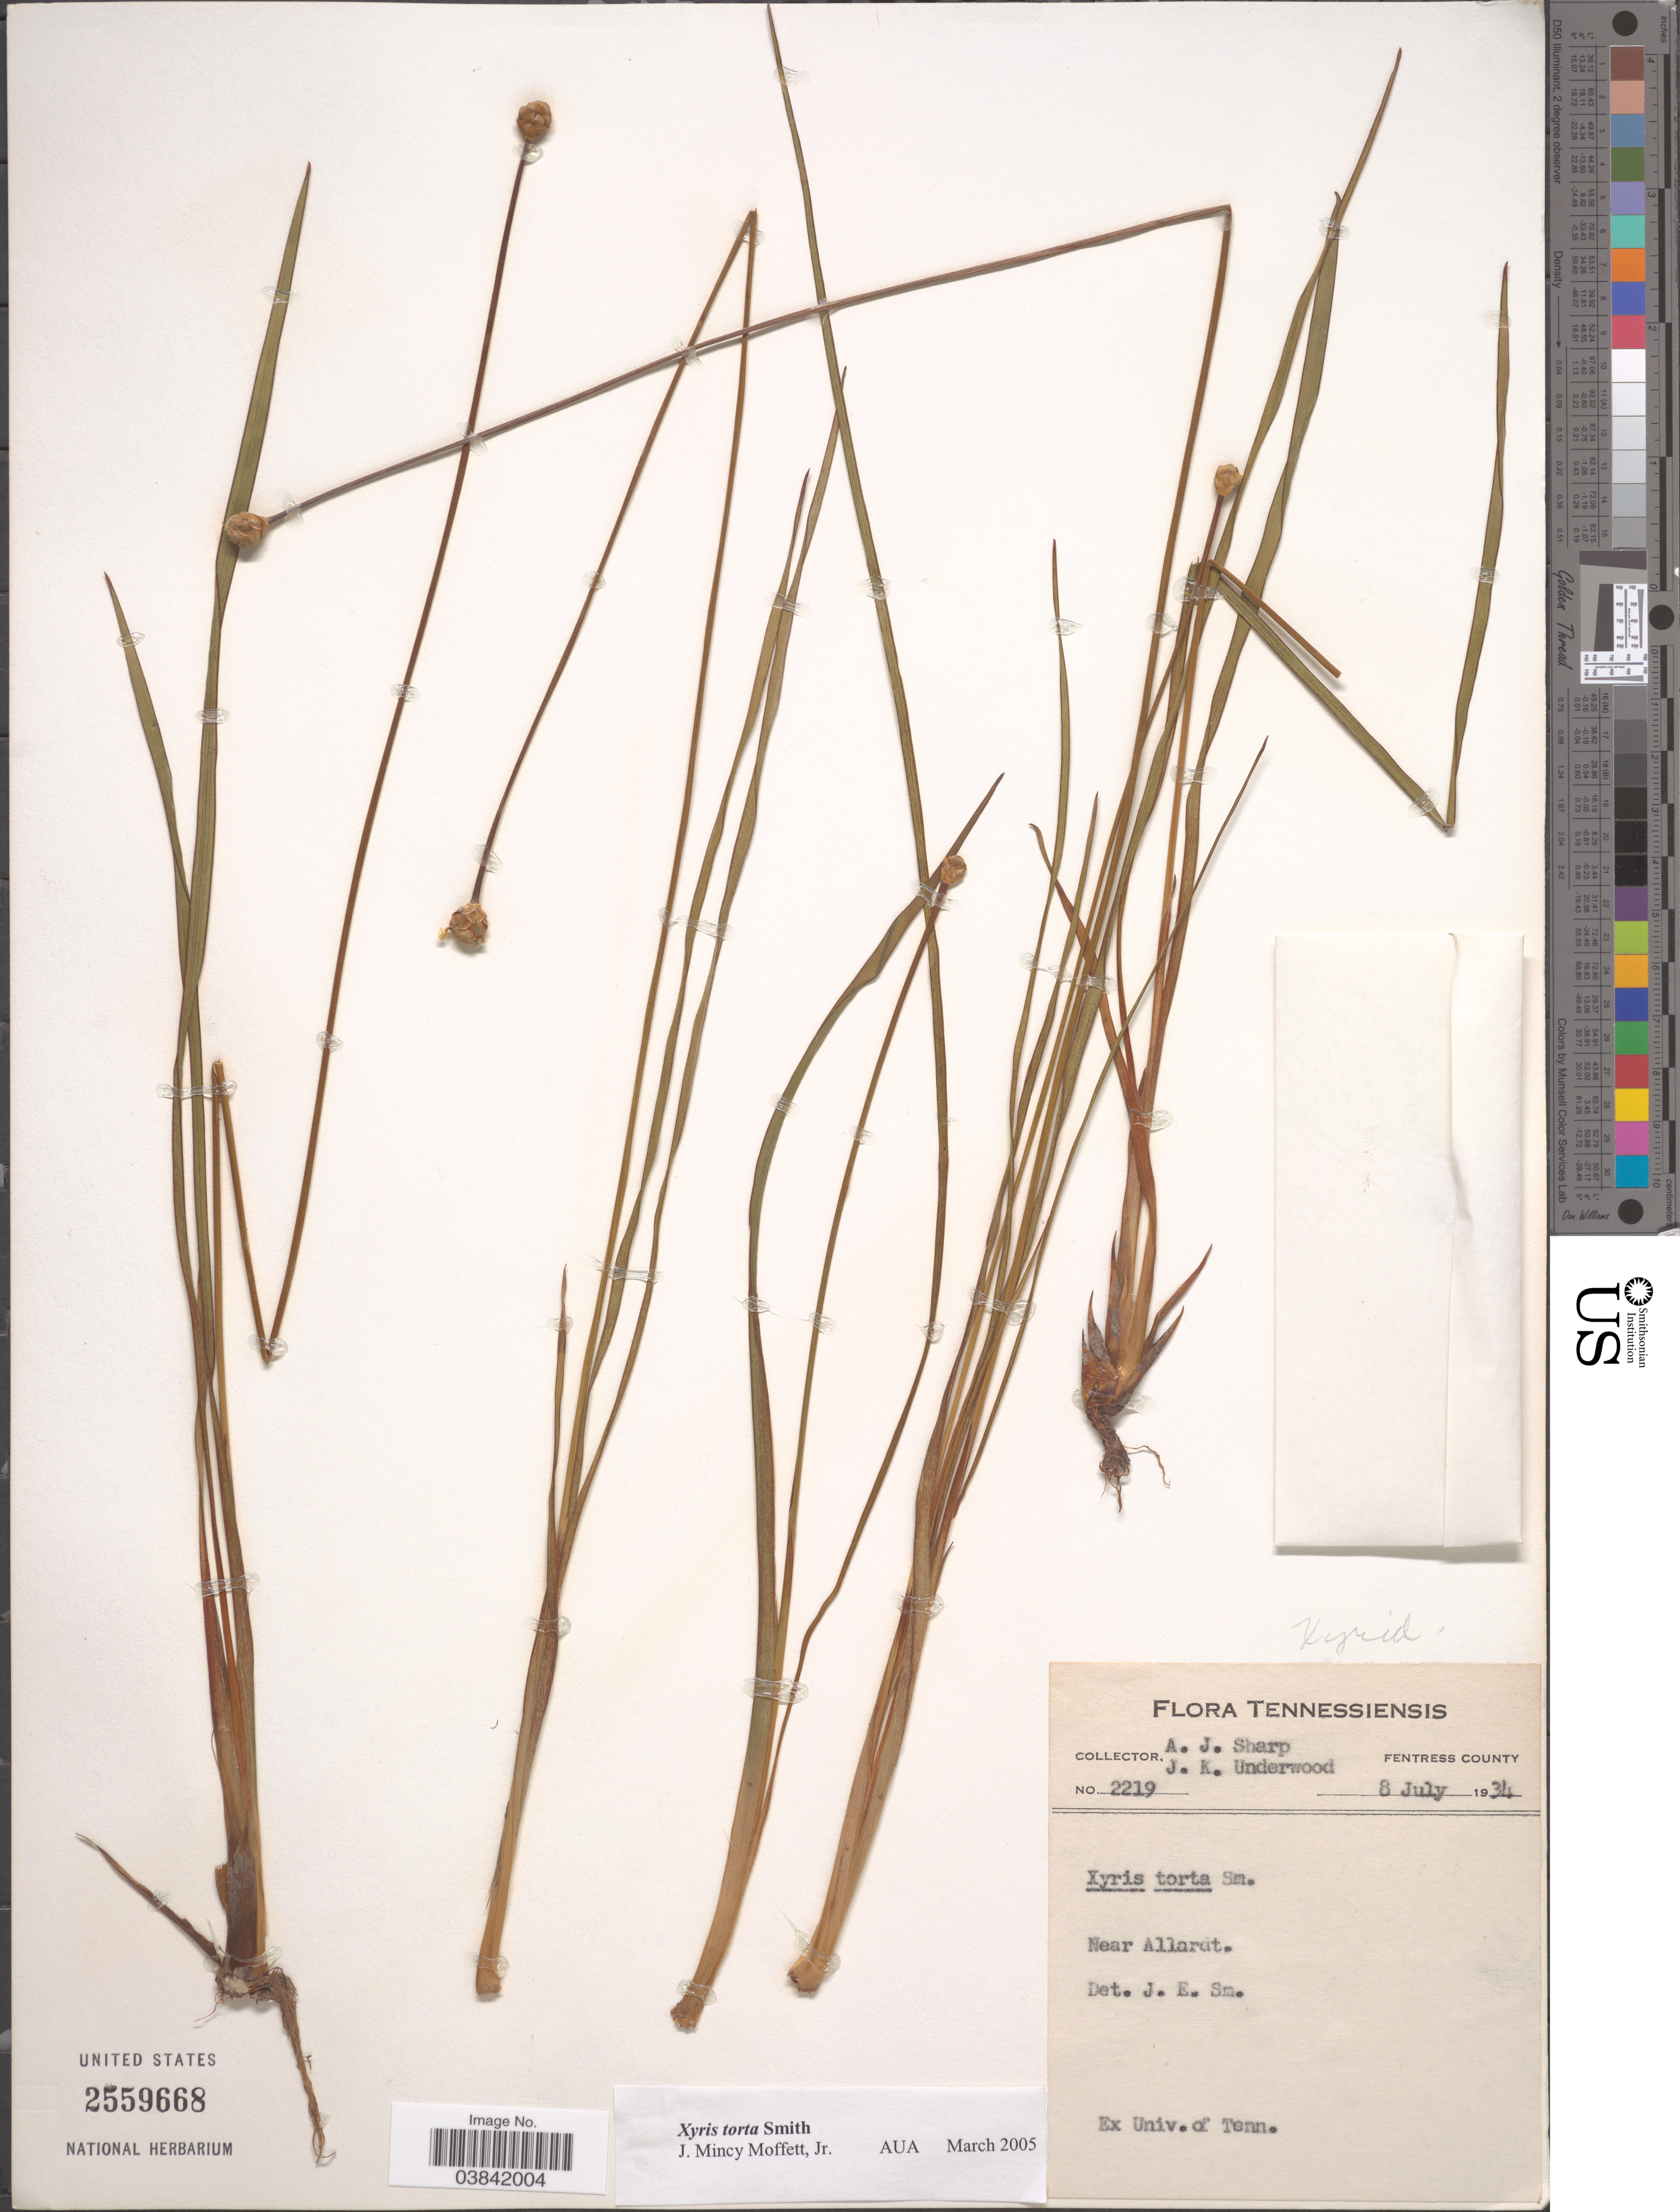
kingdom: Plantae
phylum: Tracheophyta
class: Liliopsida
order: Poales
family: Xyridaceae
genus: Xyris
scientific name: Xyris torta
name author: Sm.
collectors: A. J. Sharp & J. K. Underwood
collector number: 2219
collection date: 1934-07-08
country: United States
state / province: Tennessee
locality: Fentress County. Near Allardt.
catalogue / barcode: US 2559668